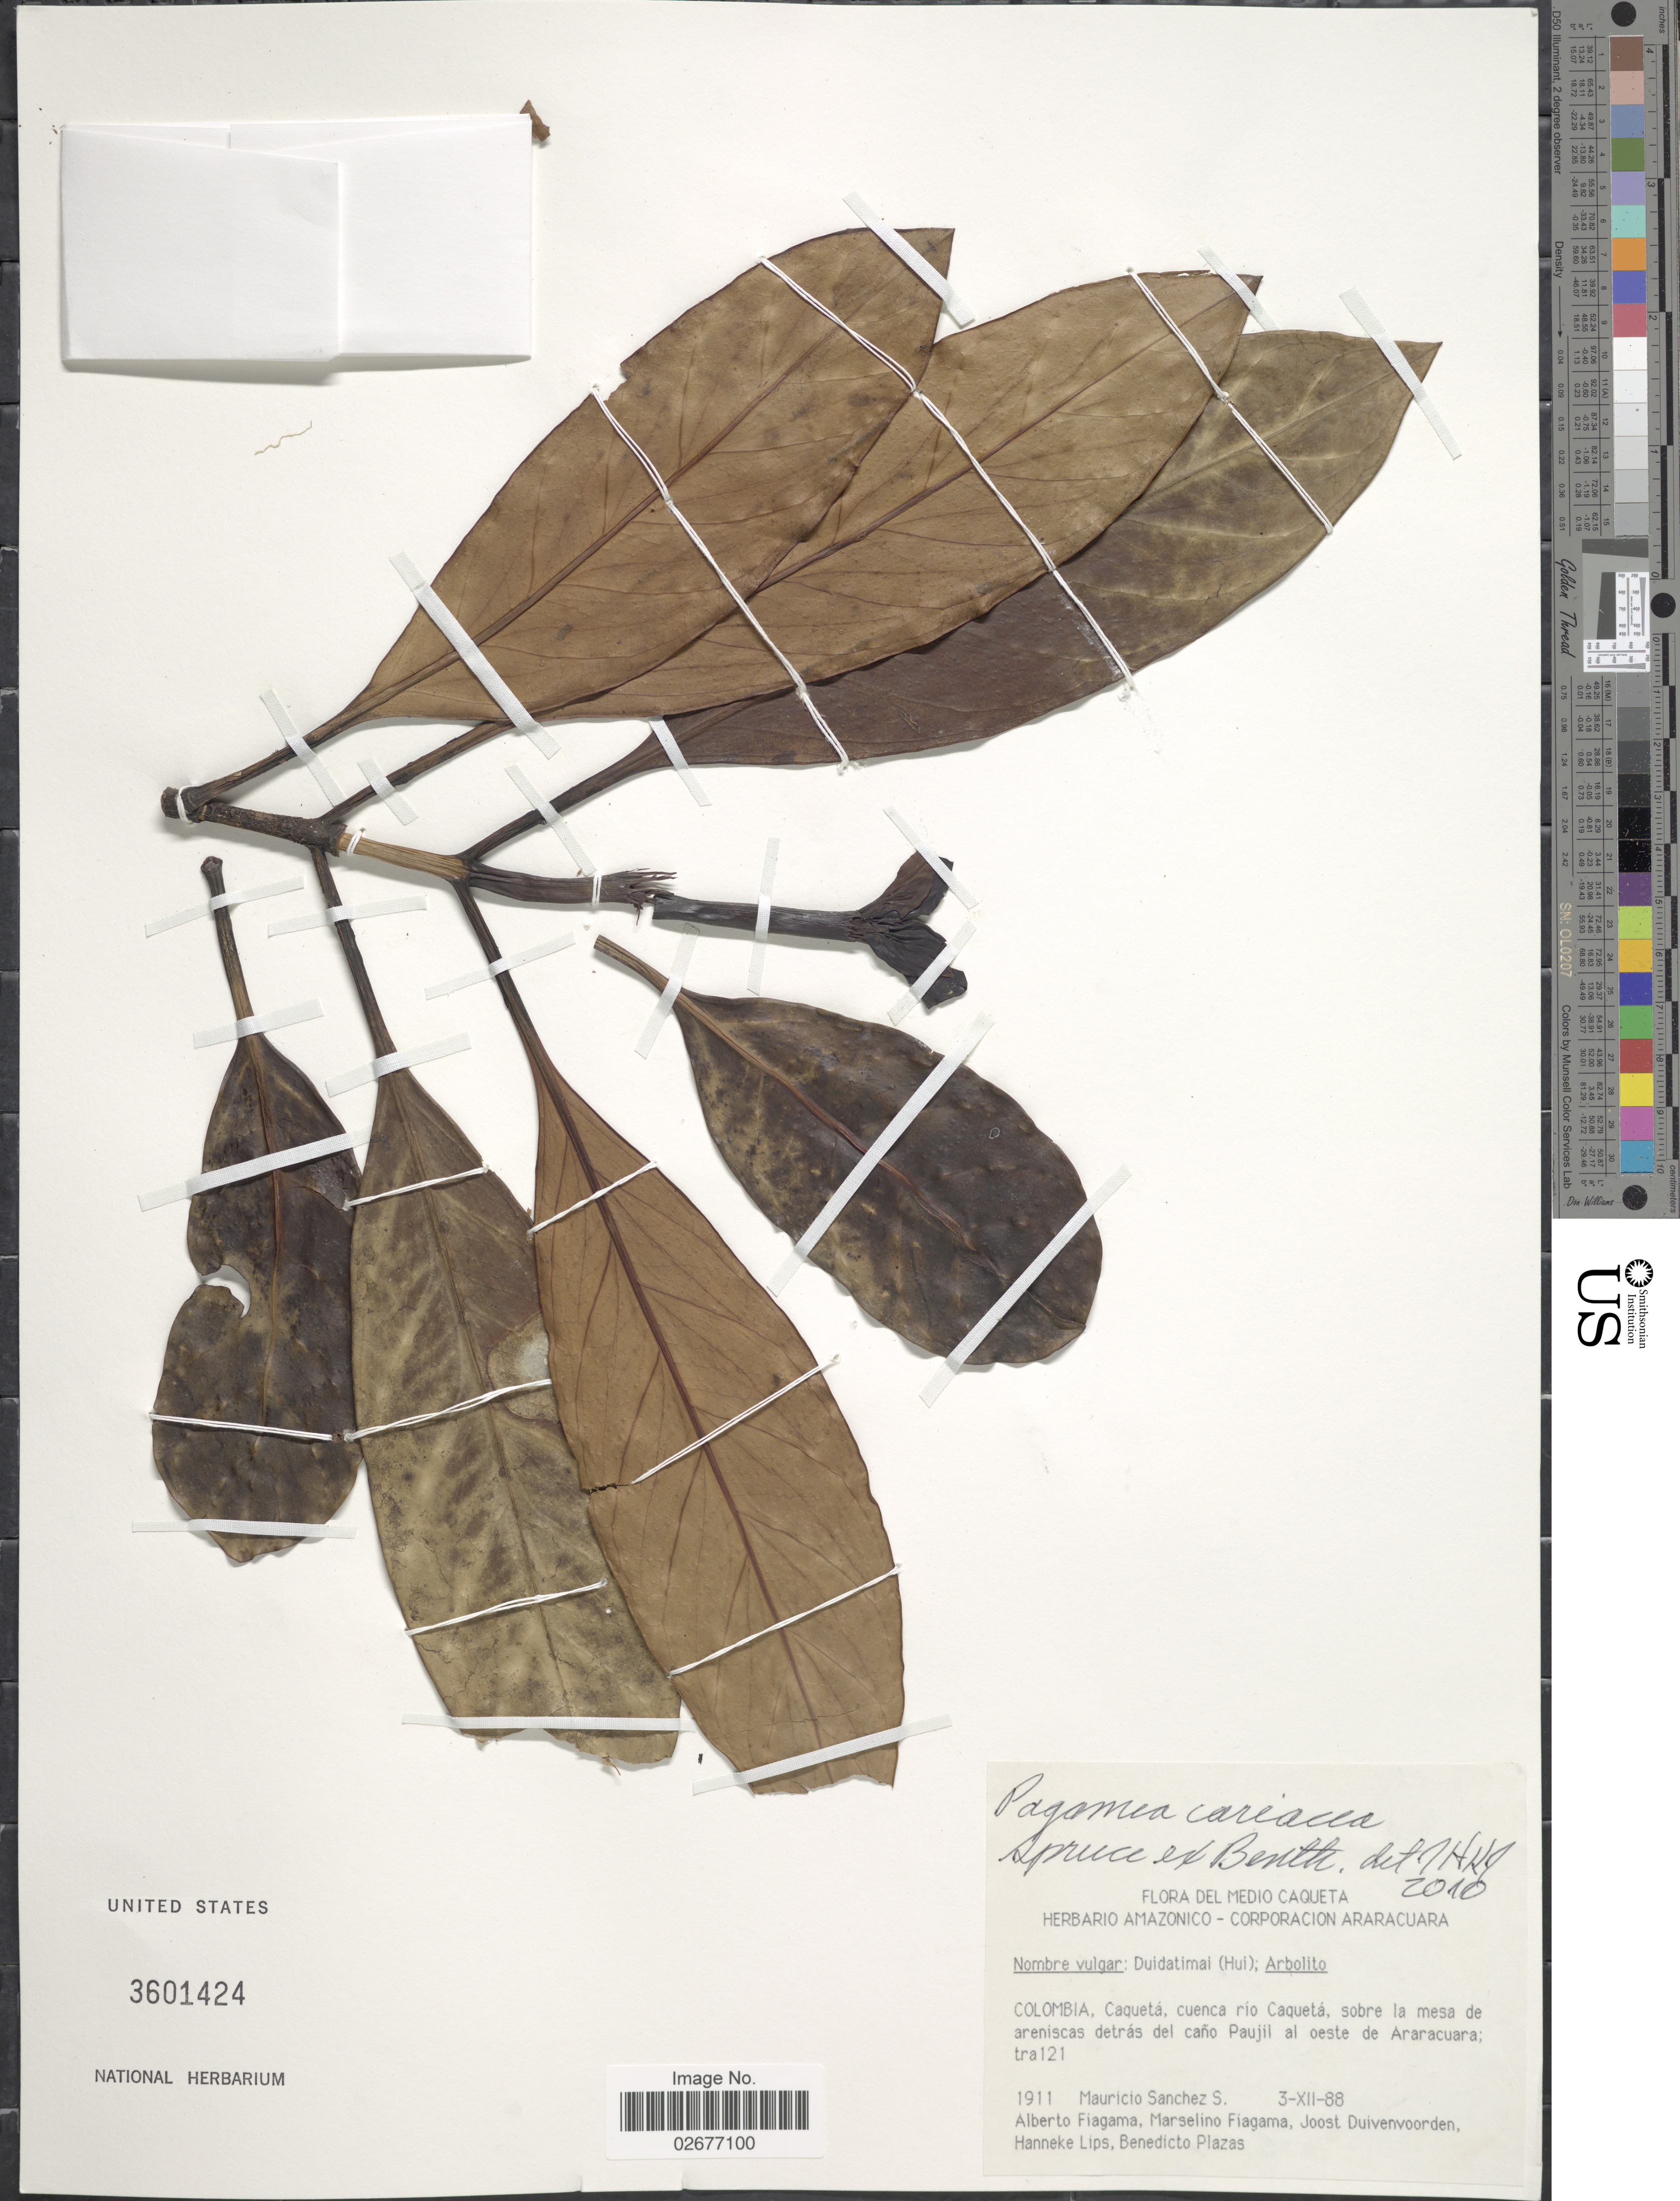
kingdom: Plantae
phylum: Tracheophyta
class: Magnoliopsida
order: Gentianales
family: Rubiaceae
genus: Pagamea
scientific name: Pagamea coriacea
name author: Spruce ex Benth.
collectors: M. Sanchez S., A. Fiagama, M. Fiagama, J. Duivenvoorden & et al.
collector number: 1911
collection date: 1988-12-03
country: Colombia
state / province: Caquetá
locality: Cuenca rio Caqueta, sobre la mesa de areniscas detras del cano Paujil al oeste de Araracuara; tra121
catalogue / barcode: US 3601424